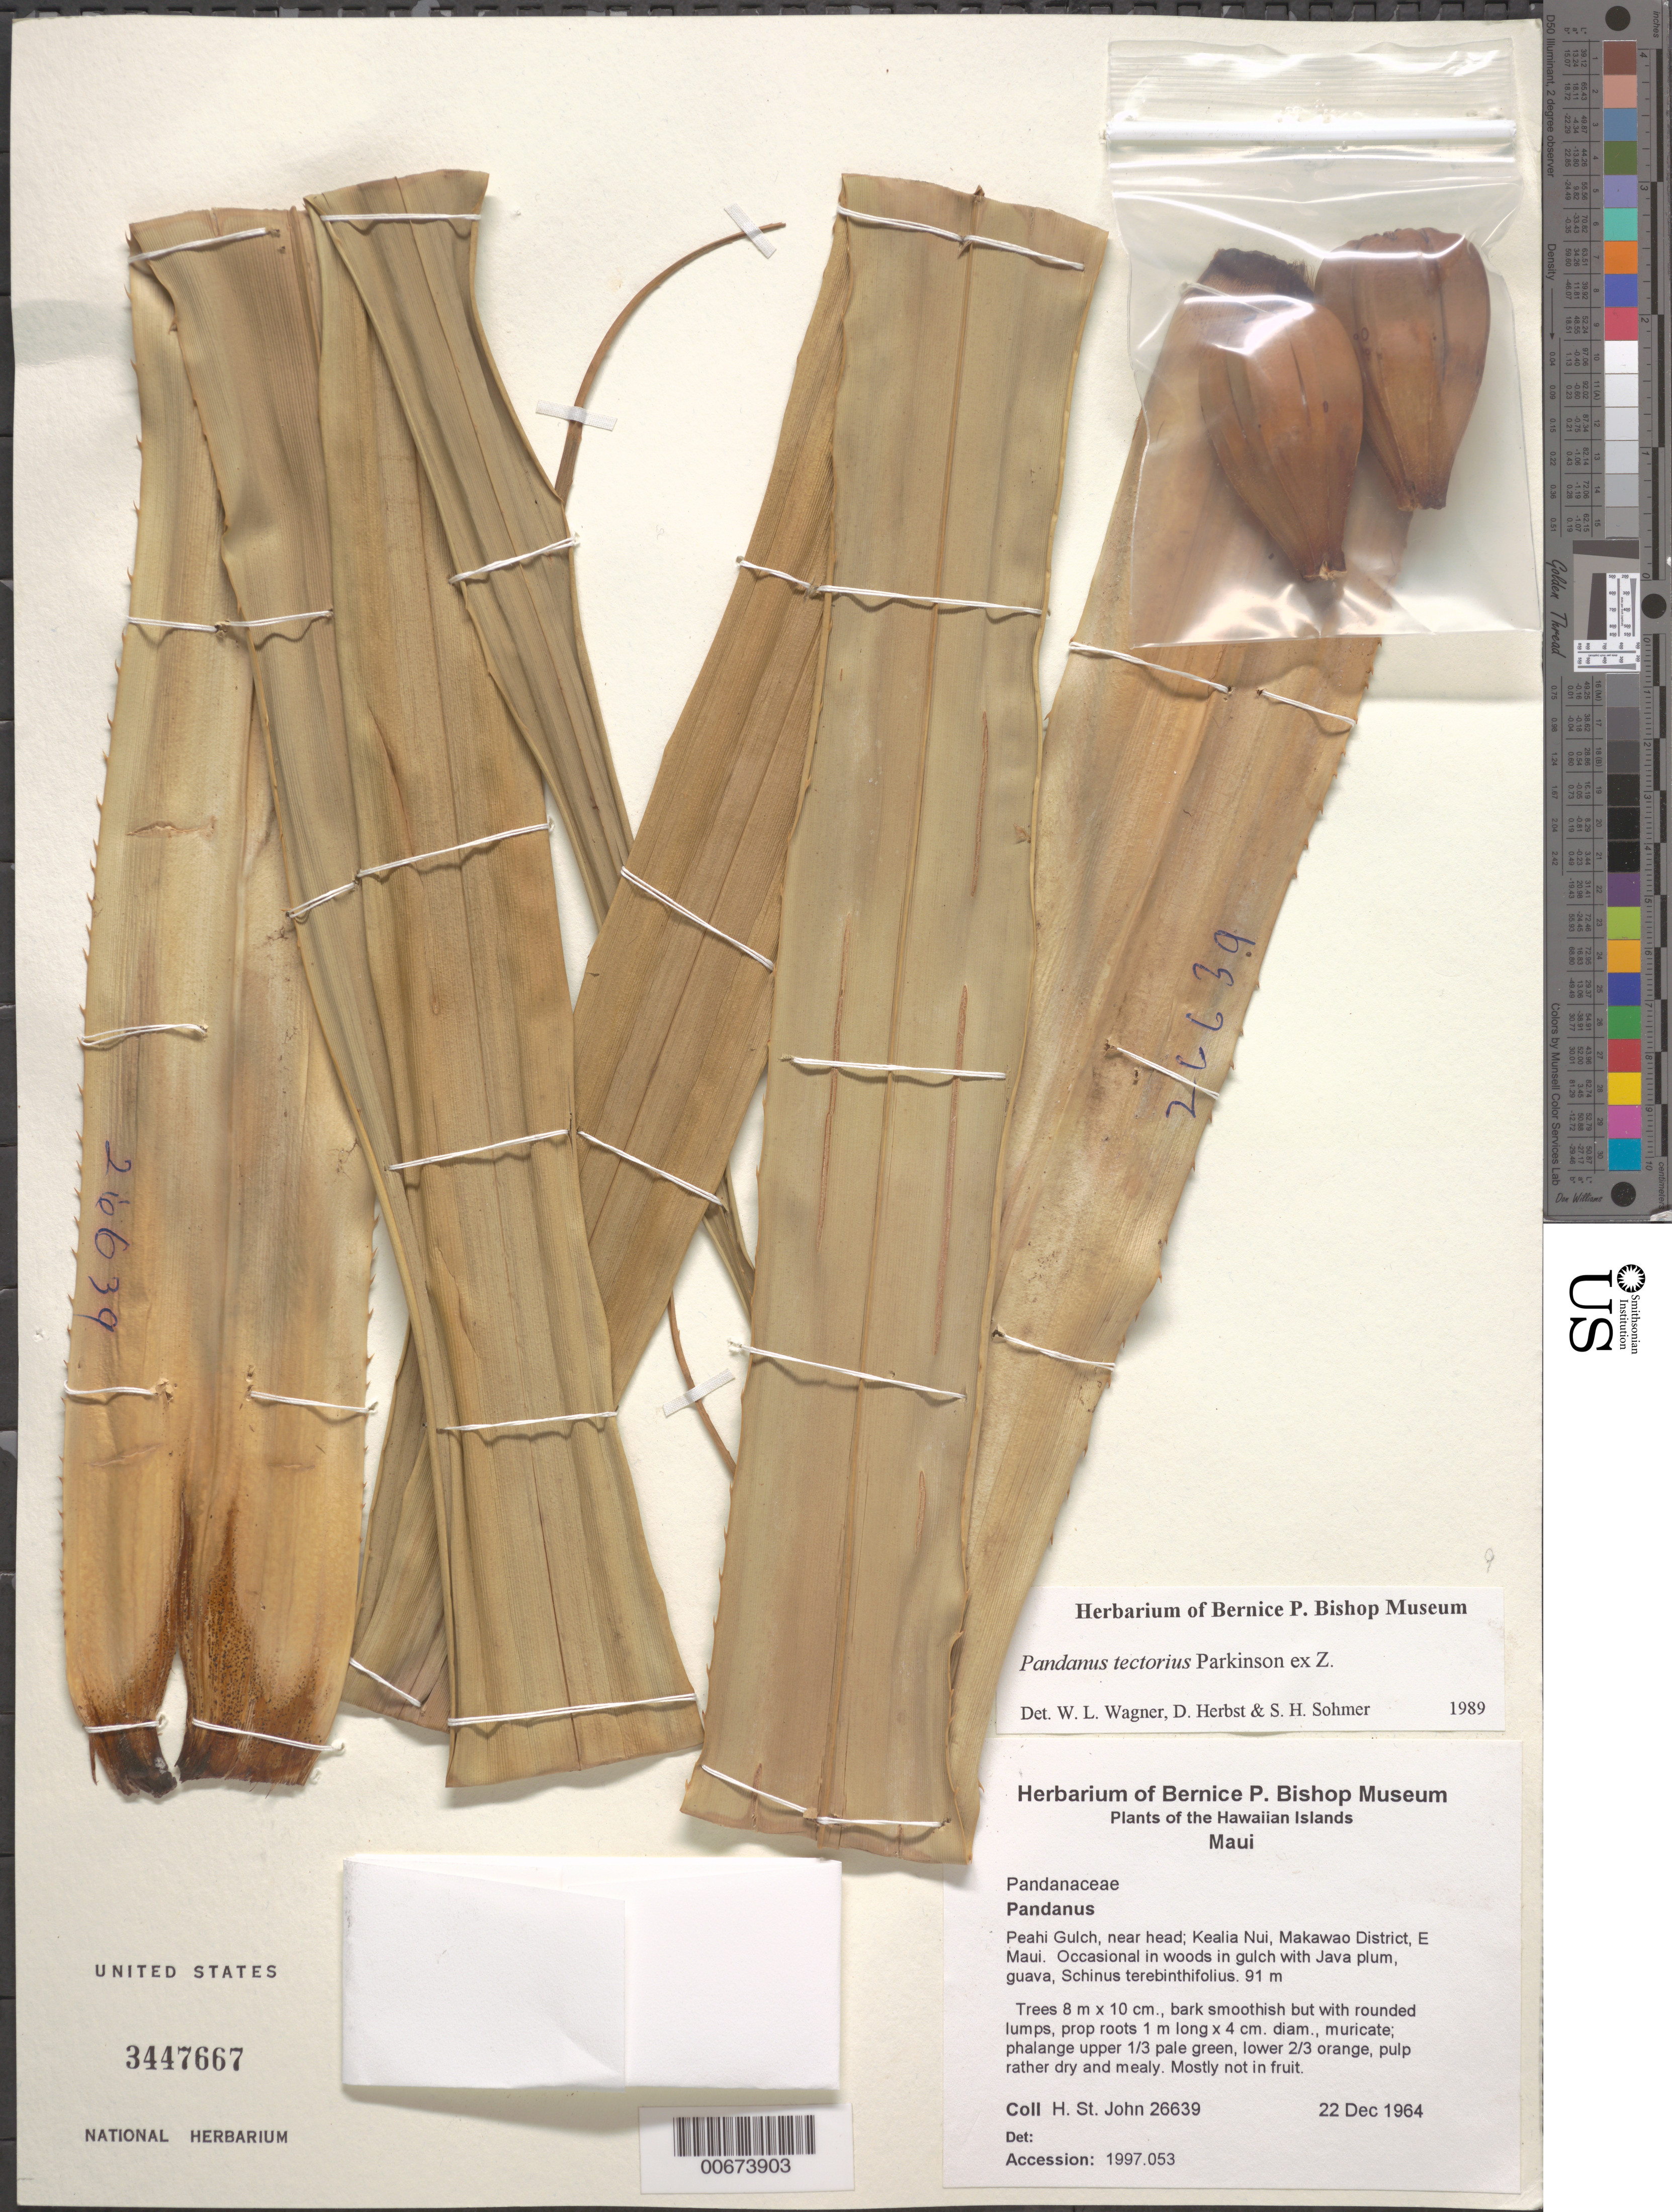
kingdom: Plantae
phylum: Tracheophyta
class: Liliopsida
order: Pandanales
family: Pandanaceae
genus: Pandanus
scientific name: Pandanus tectorius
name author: Parkinson ex DuRoi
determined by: Wagner, W. L.; Herbst, D. R.; Sohmer, S. H.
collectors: H. St. John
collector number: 26639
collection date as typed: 22 Dec 1964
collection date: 1964-12-22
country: United States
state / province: Hawaii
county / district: Maui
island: Maui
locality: E Maui, Makawao District, Peahi Gulch, near head, Kealia Nui.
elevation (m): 91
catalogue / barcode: US 3447667